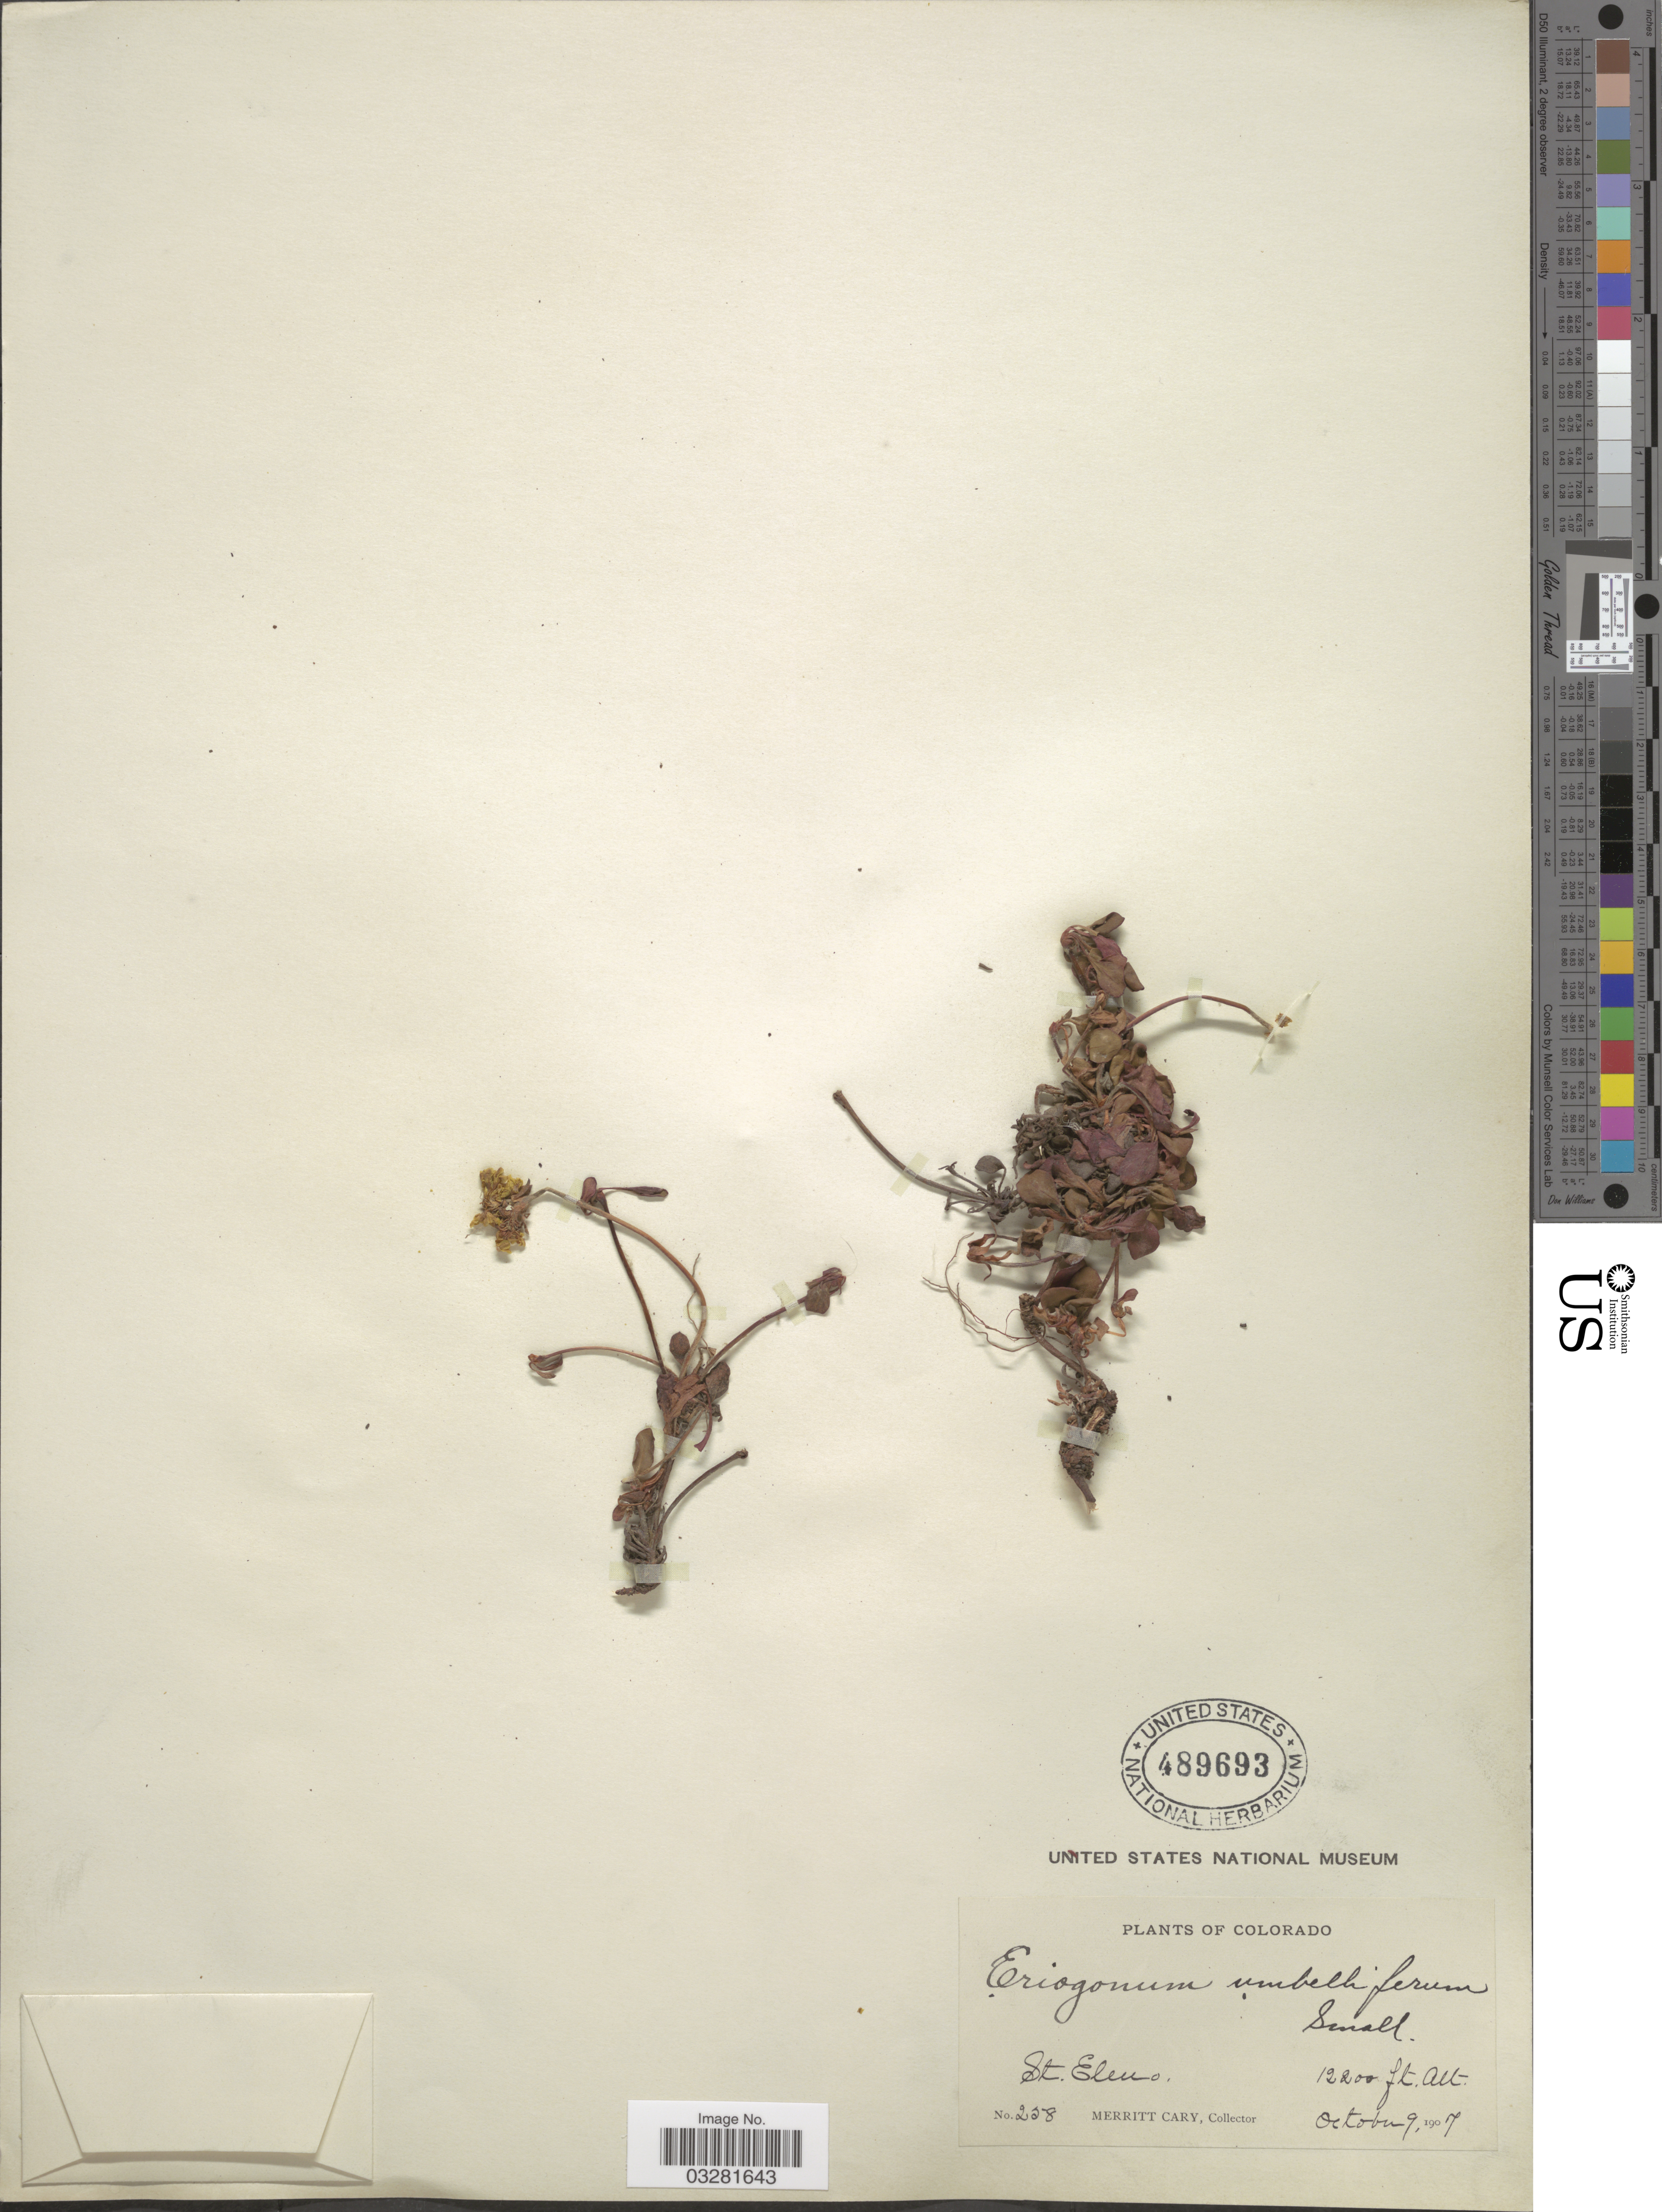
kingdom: Plantae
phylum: Tracheophyta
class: Magnoliopsida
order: Caryophyllales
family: Polygonaceae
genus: Eriogonum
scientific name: Eriogonum umbellatum var. porteri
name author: (Small) S. Stokes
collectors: M. Cary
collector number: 258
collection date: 1907-10-09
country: United States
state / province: Colorado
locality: St. Elmo.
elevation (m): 3719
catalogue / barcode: US 489693